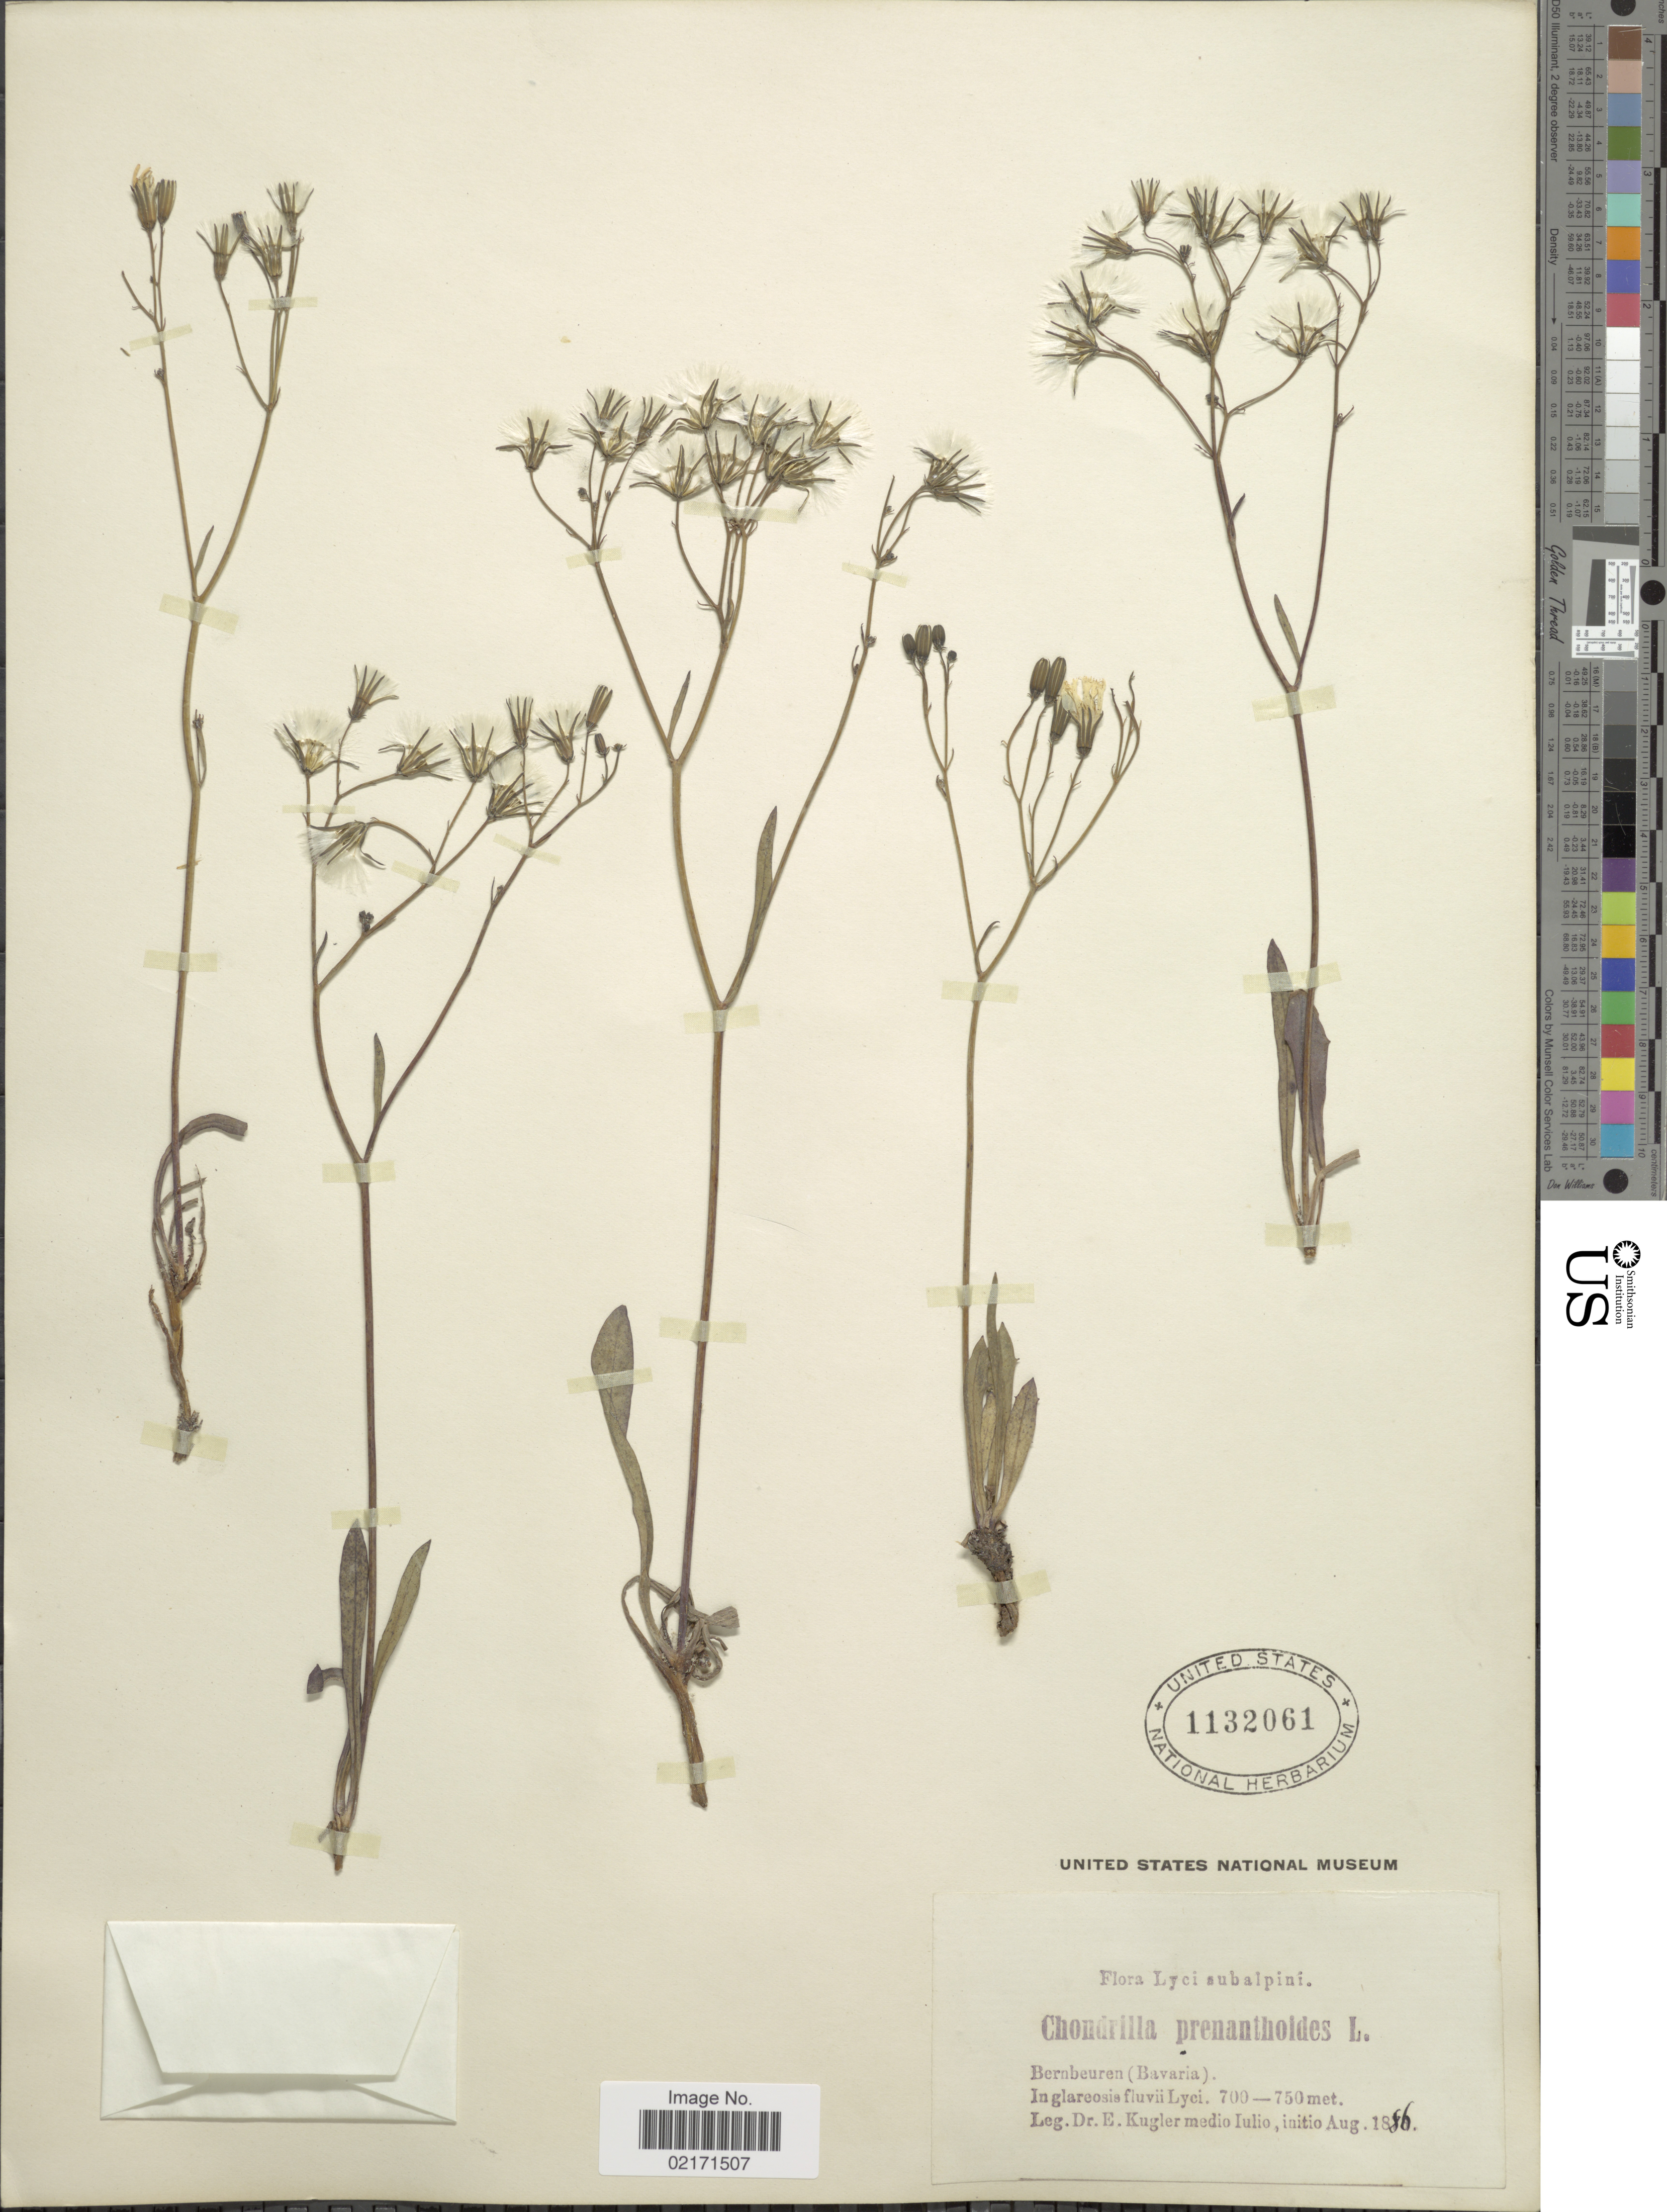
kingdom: Plantae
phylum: Tracheophyta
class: Magnoliopsida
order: Asterales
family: Asteraceae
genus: Chondrilla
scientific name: Chondrilla chondrilloides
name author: (Ard.) H. Karst.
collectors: E. Kugler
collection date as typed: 1886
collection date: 1886-07/1886-08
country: Germany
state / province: Bayern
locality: Lyciabalpini, Bernbeuren (Bavaria) In glareosis fluvii Lyci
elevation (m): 700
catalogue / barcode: US 1132061